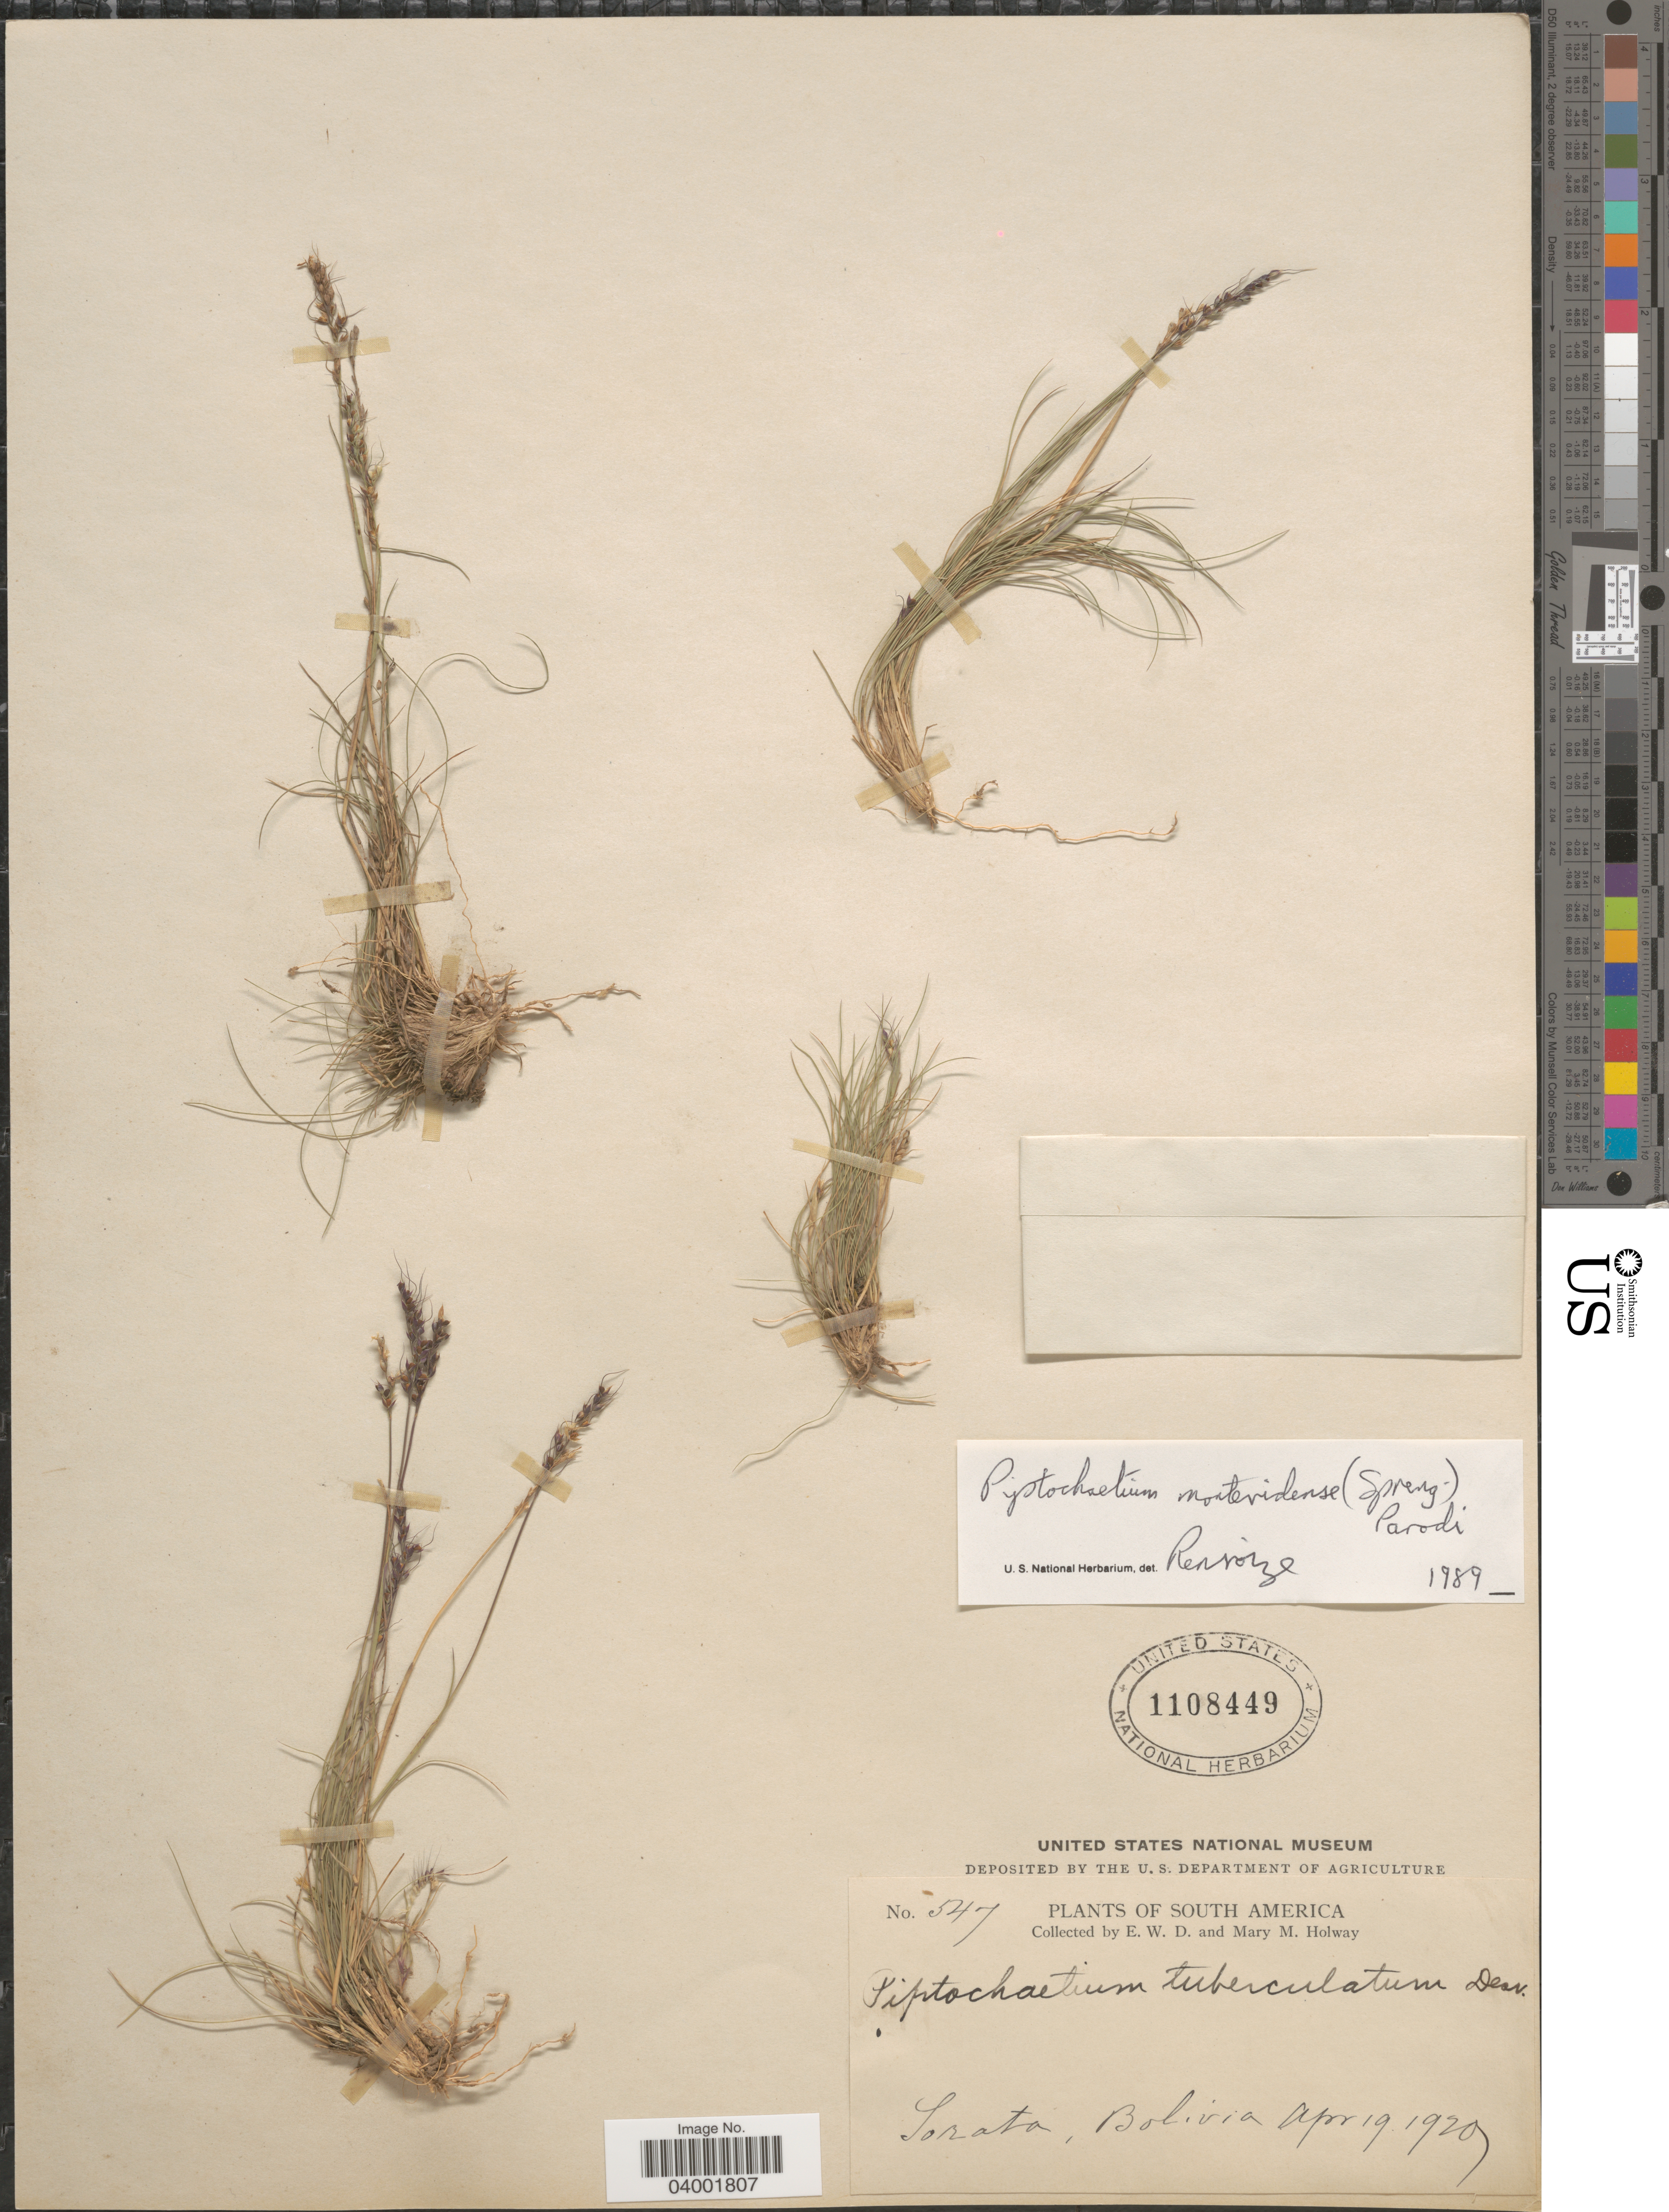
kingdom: Plantae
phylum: Tracheophyta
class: Liliopsida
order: Poales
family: Poaceae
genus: Piptochaetium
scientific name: Piptochaetium montevidense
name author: (Spreng.) Parodi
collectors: E. W. D. Holway & M. M. Holway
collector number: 547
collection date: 1920-04-19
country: Bolivia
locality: Sorata.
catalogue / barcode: US 1108449